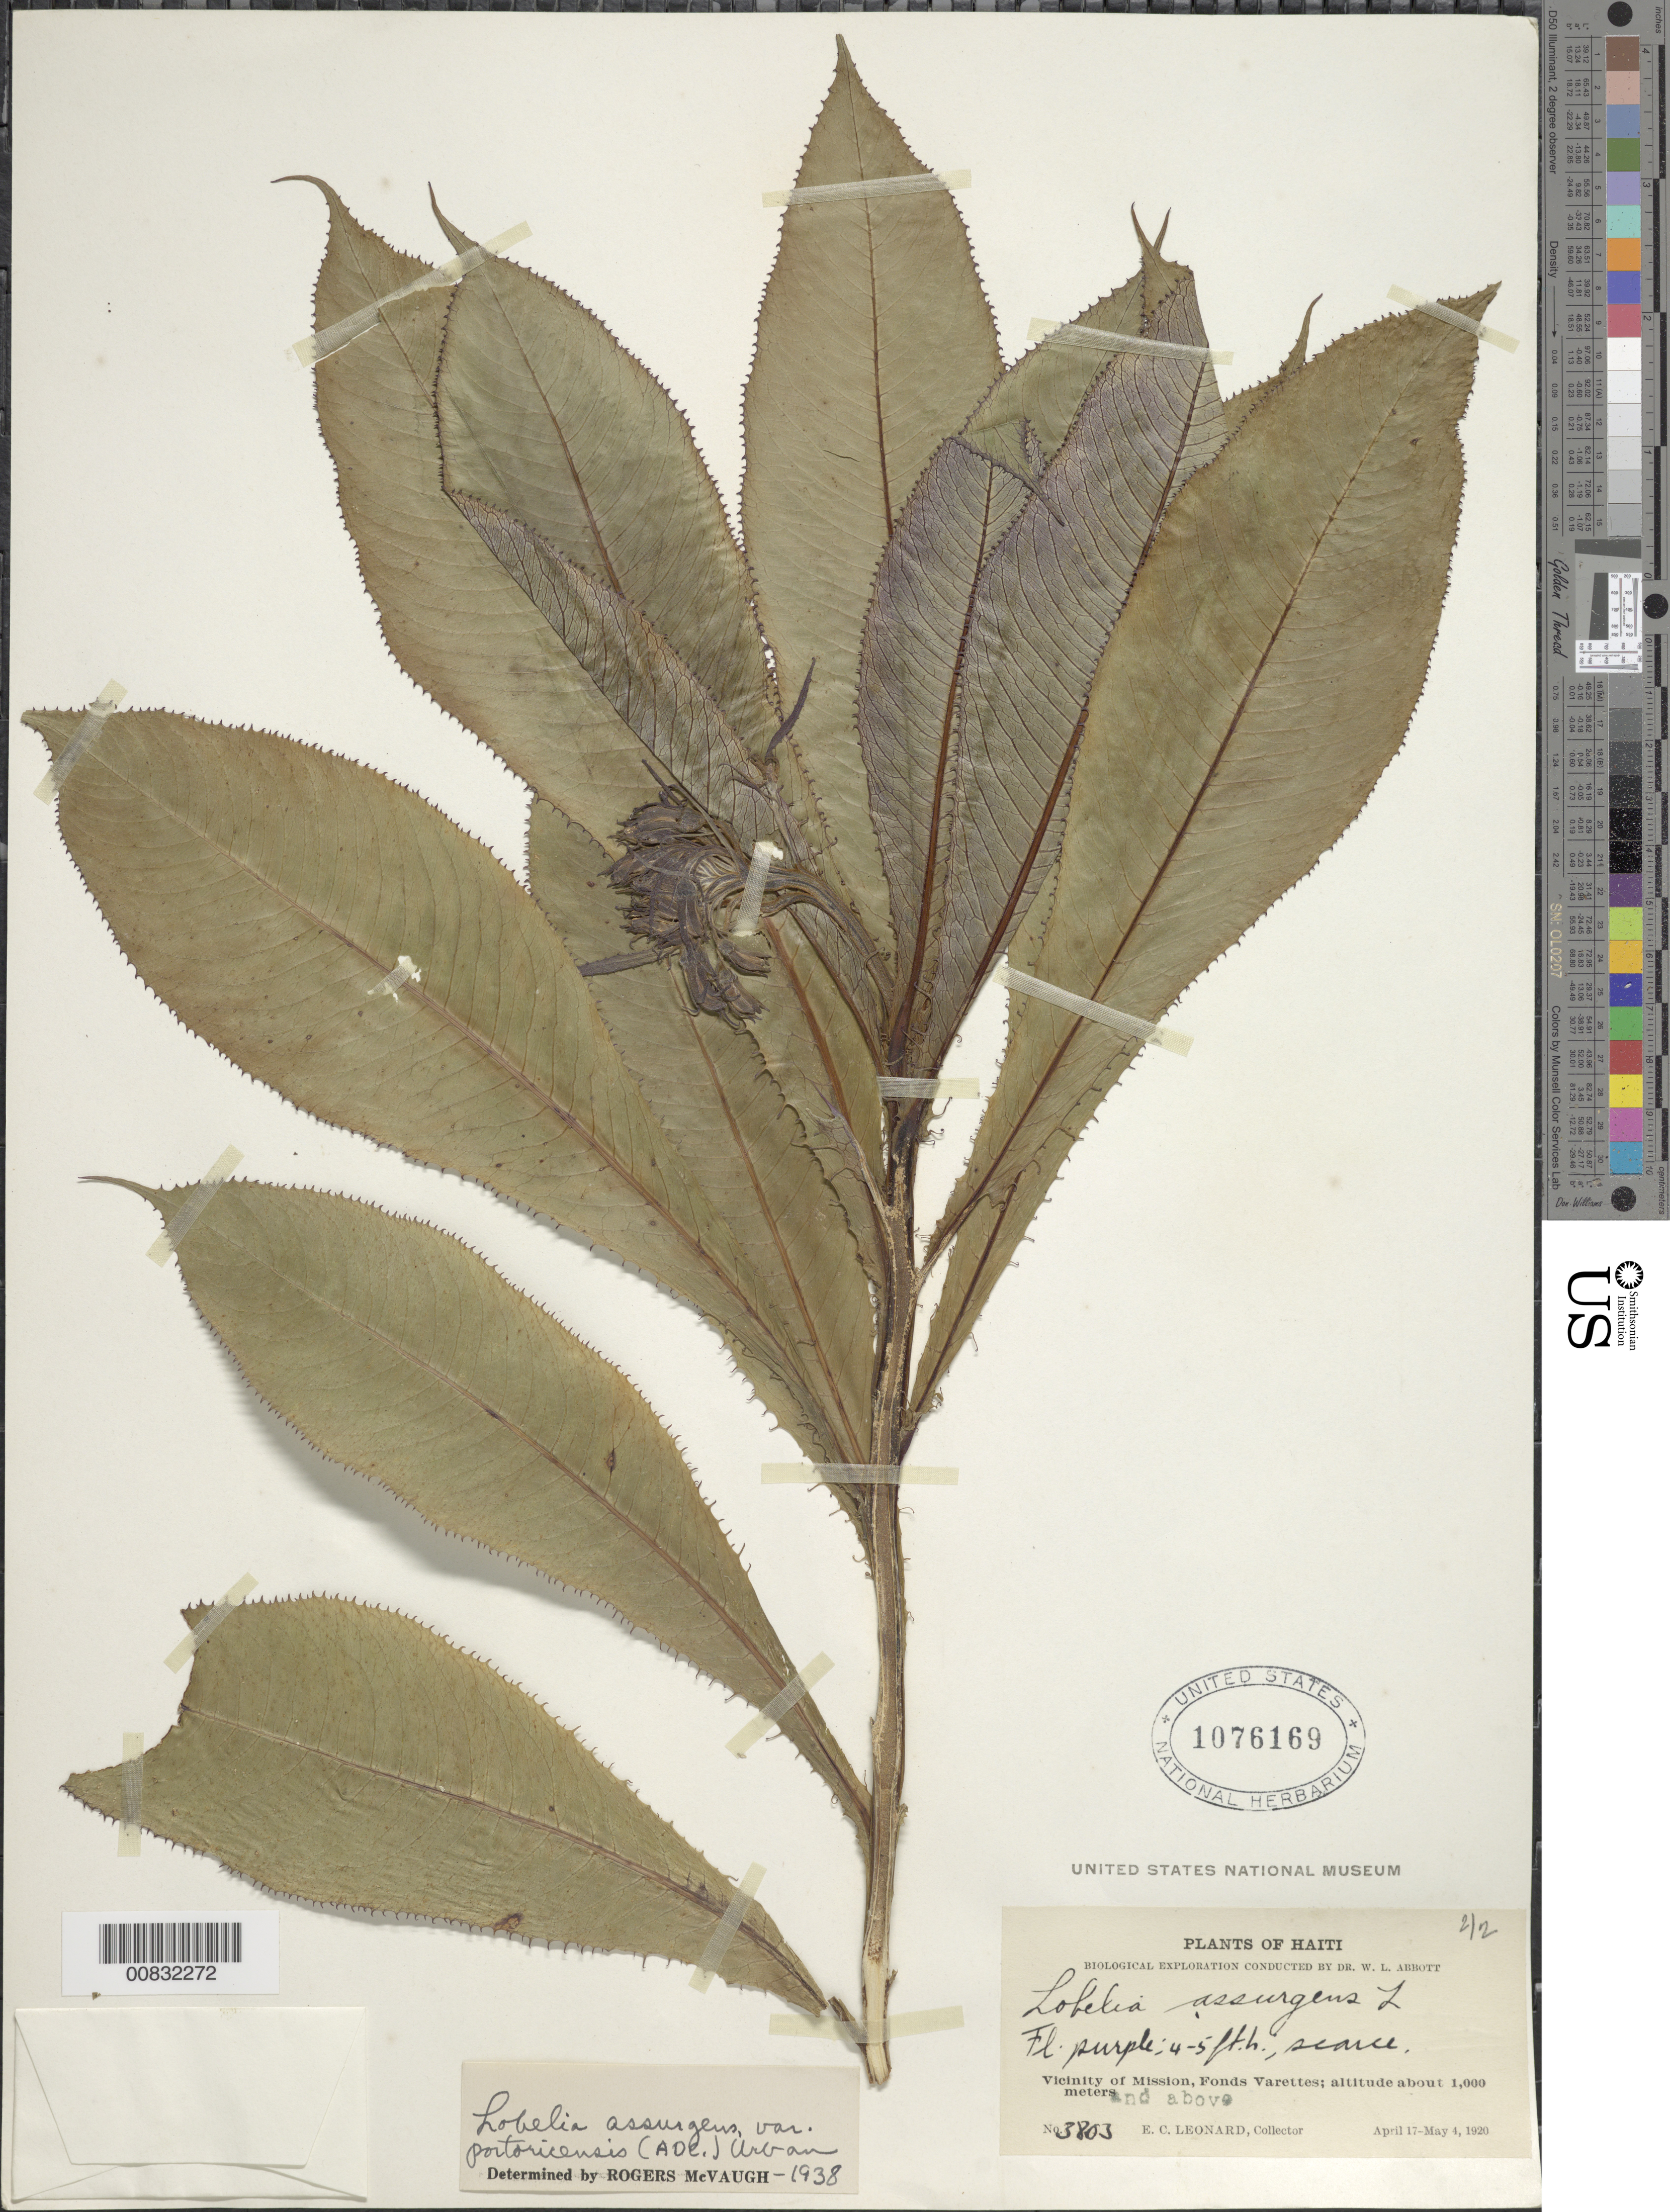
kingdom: Plantae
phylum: Tracheophyta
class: Magnoliopsida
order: Asterales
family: Campanulaceae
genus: Lobelia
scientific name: Lobelia assurgens var. portoricesis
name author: (A. DC.) Urb.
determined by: McVaugh, R.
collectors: E. C. Leonard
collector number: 3803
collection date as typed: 17 May 1920 to 04 May 1920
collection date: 1920-05-04/1920-05-17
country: Haiti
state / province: Ouest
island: Hispaniola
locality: Vicinity of Mission, Fond Verrettes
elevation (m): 1000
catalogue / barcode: US 1076169